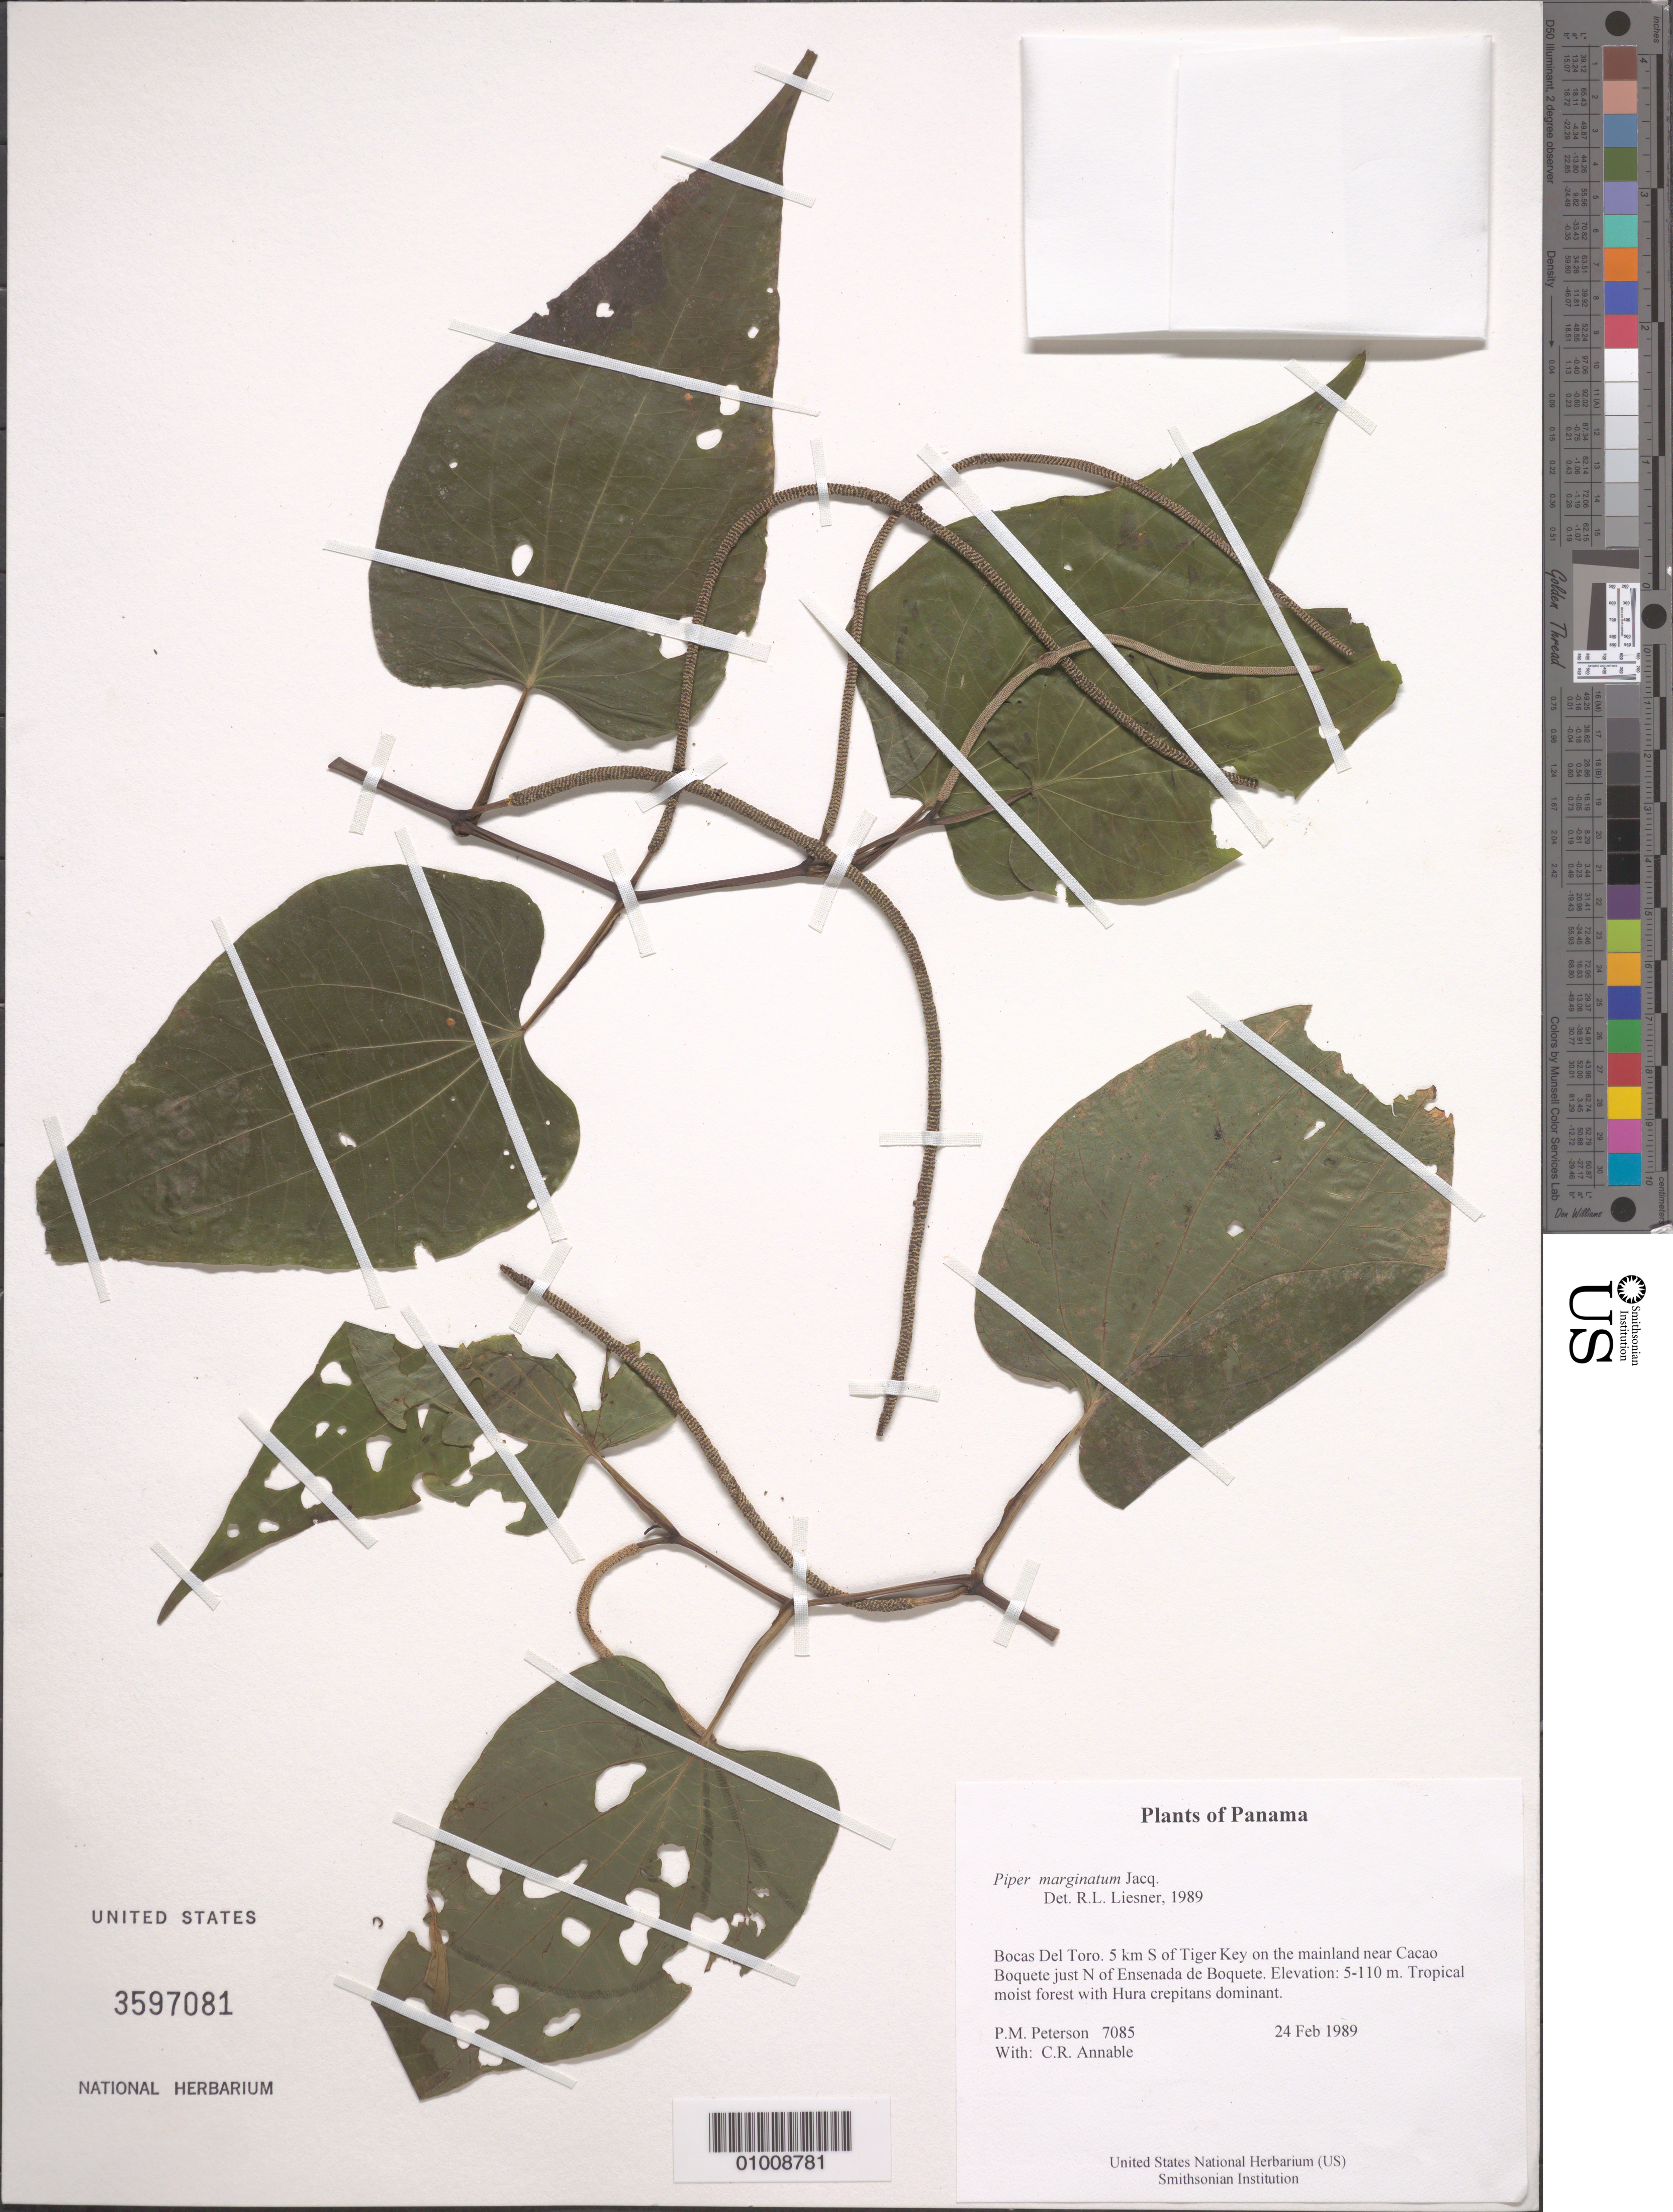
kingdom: Plantae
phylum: Tracheophyta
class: Magnoliopsida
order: Piperales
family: Piperaceae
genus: Piper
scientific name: Piper marginatum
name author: Jacq.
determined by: Liesner, R. L.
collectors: P. M. Peterson & C. R. Annable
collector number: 07085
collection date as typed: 24 Feb 1989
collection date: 1989-02-24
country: Panama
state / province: Bocas del Toro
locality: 5 km S of Tiger Key on the mainland near Cacao Boquete just N of Ensenada de Boquete.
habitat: Tropical moist forest with Hura crepitans dominant.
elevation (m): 5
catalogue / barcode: US 3597081